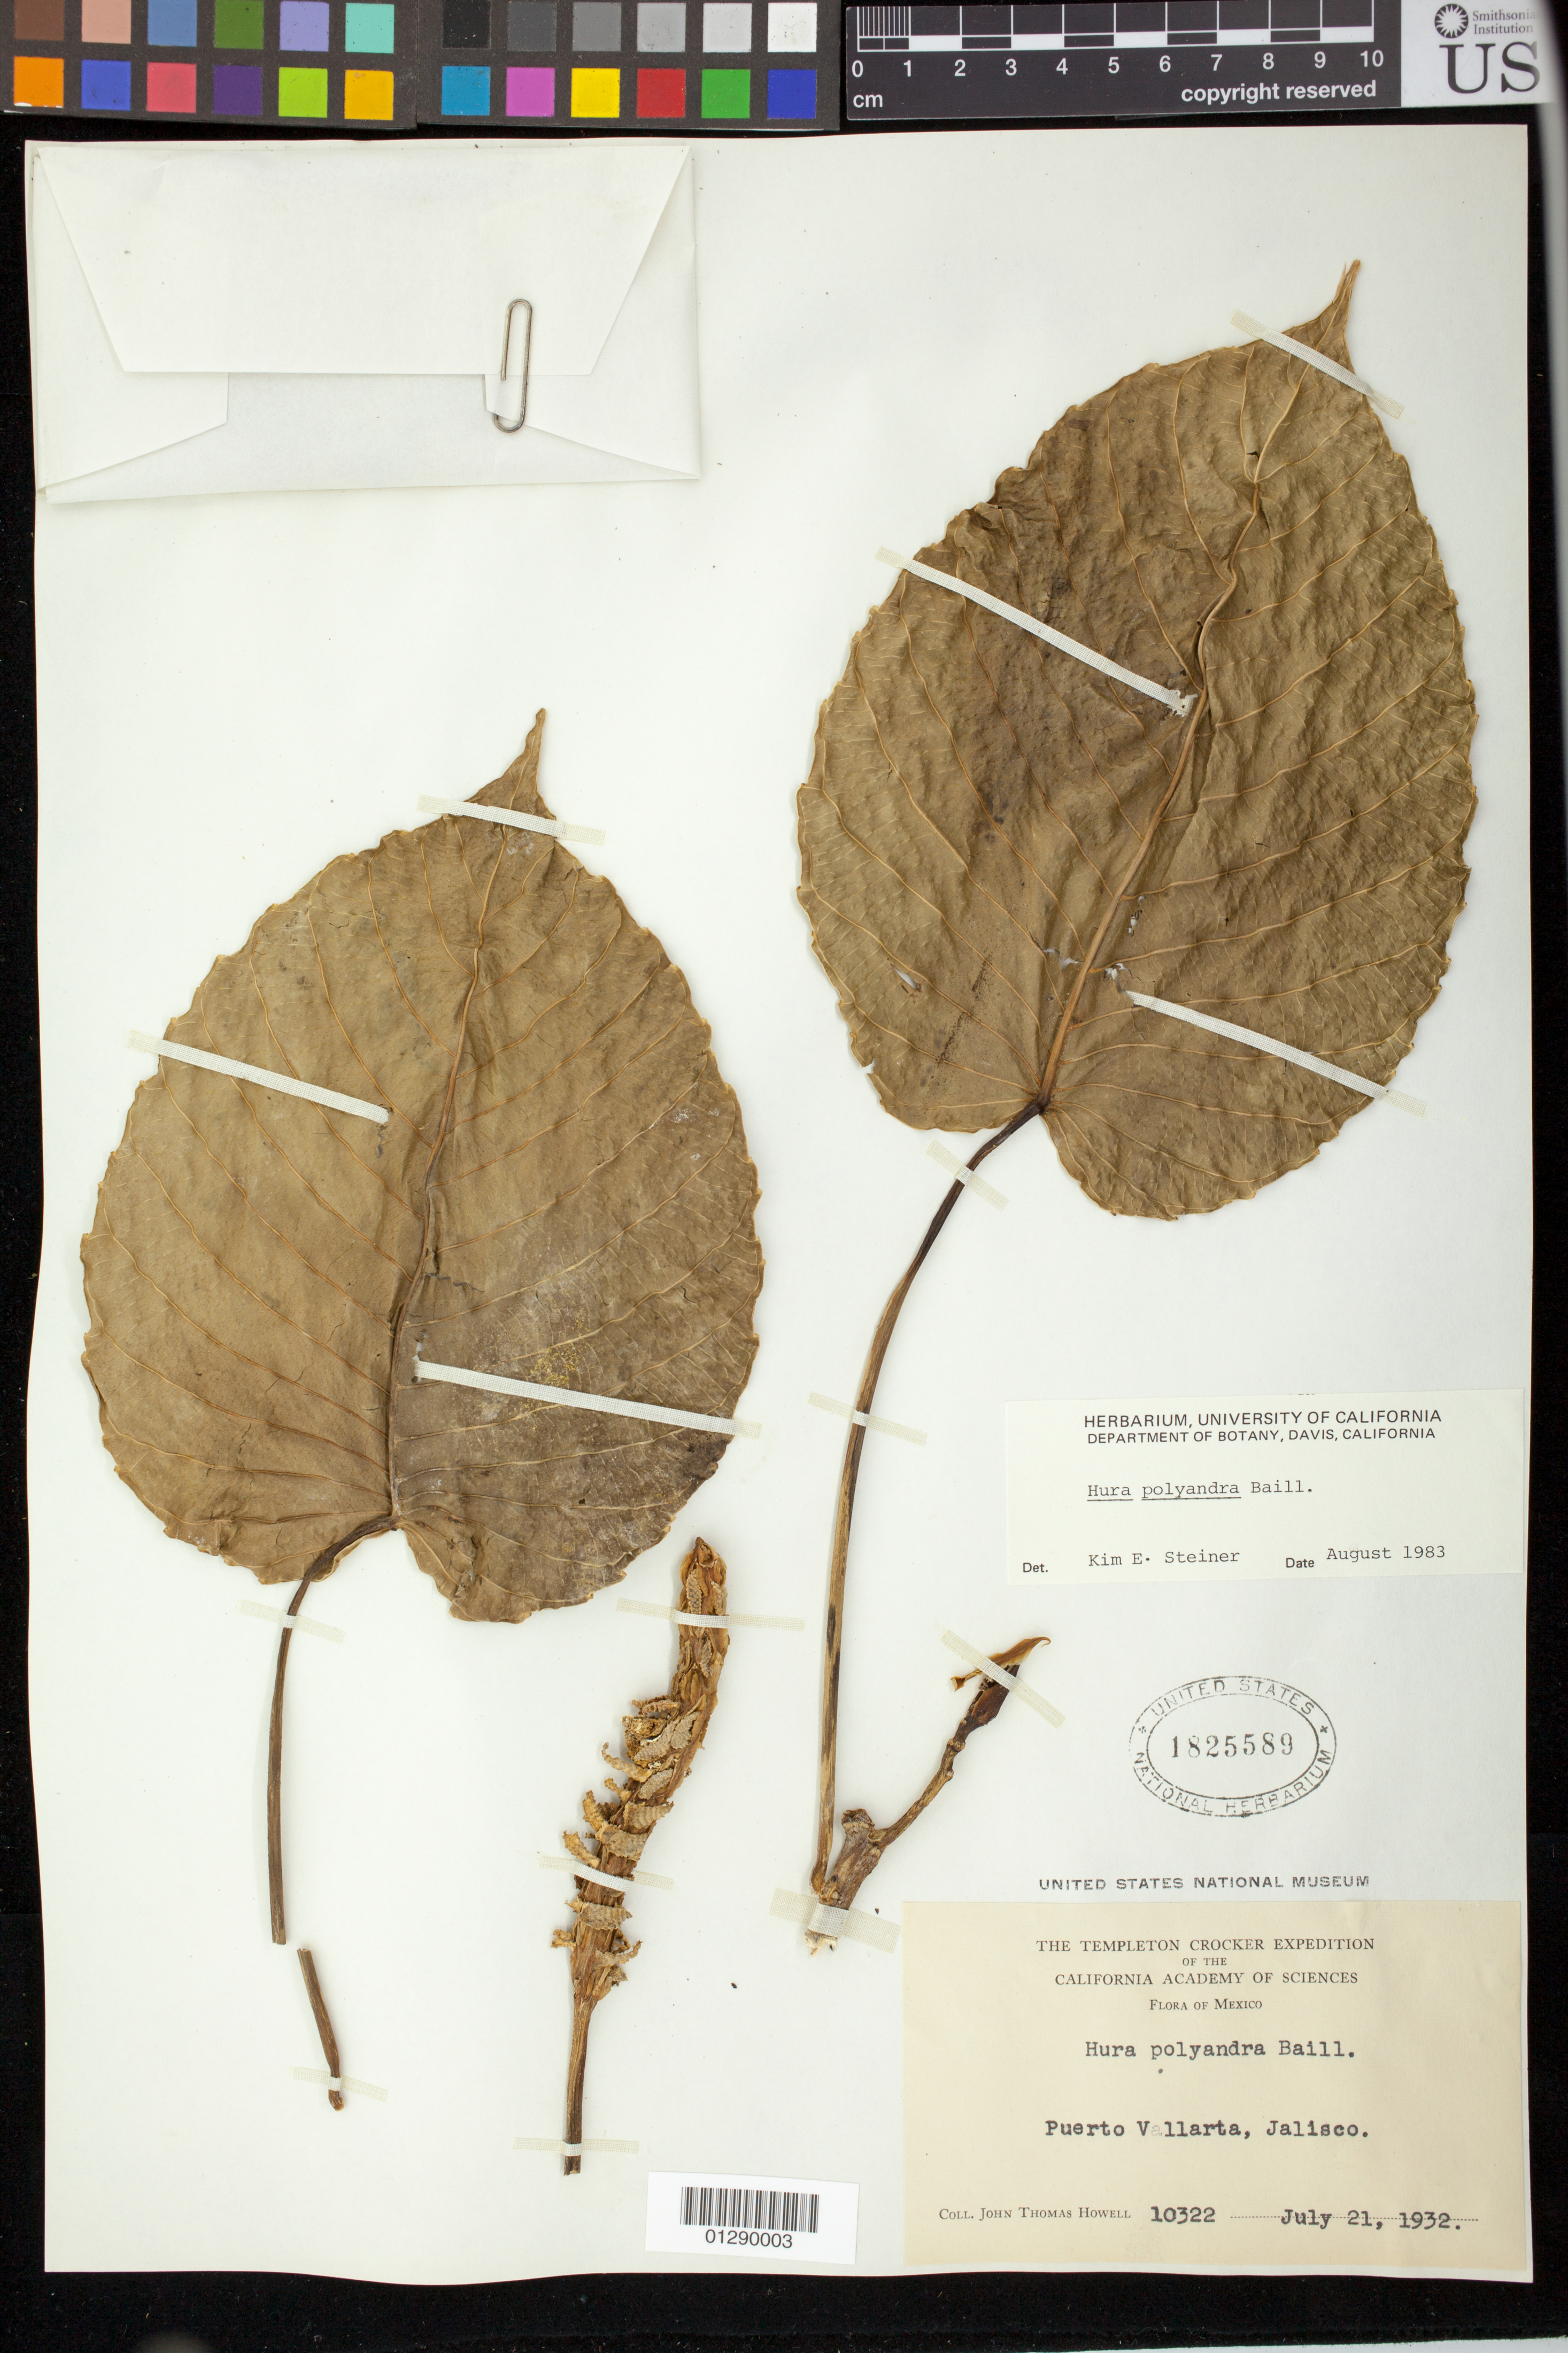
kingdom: Plantae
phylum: Tracheophyta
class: Magnoliopsida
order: Malpighiales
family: Euphorbiaceae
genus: Hura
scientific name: Hura polyandra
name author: Baill.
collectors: J. T. Howell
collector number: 10322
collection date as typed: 21 Jul 1932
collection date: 1932-07-21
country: Mexico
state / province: Jalisco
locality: Puerto Vallarta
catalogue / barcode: US 1825589